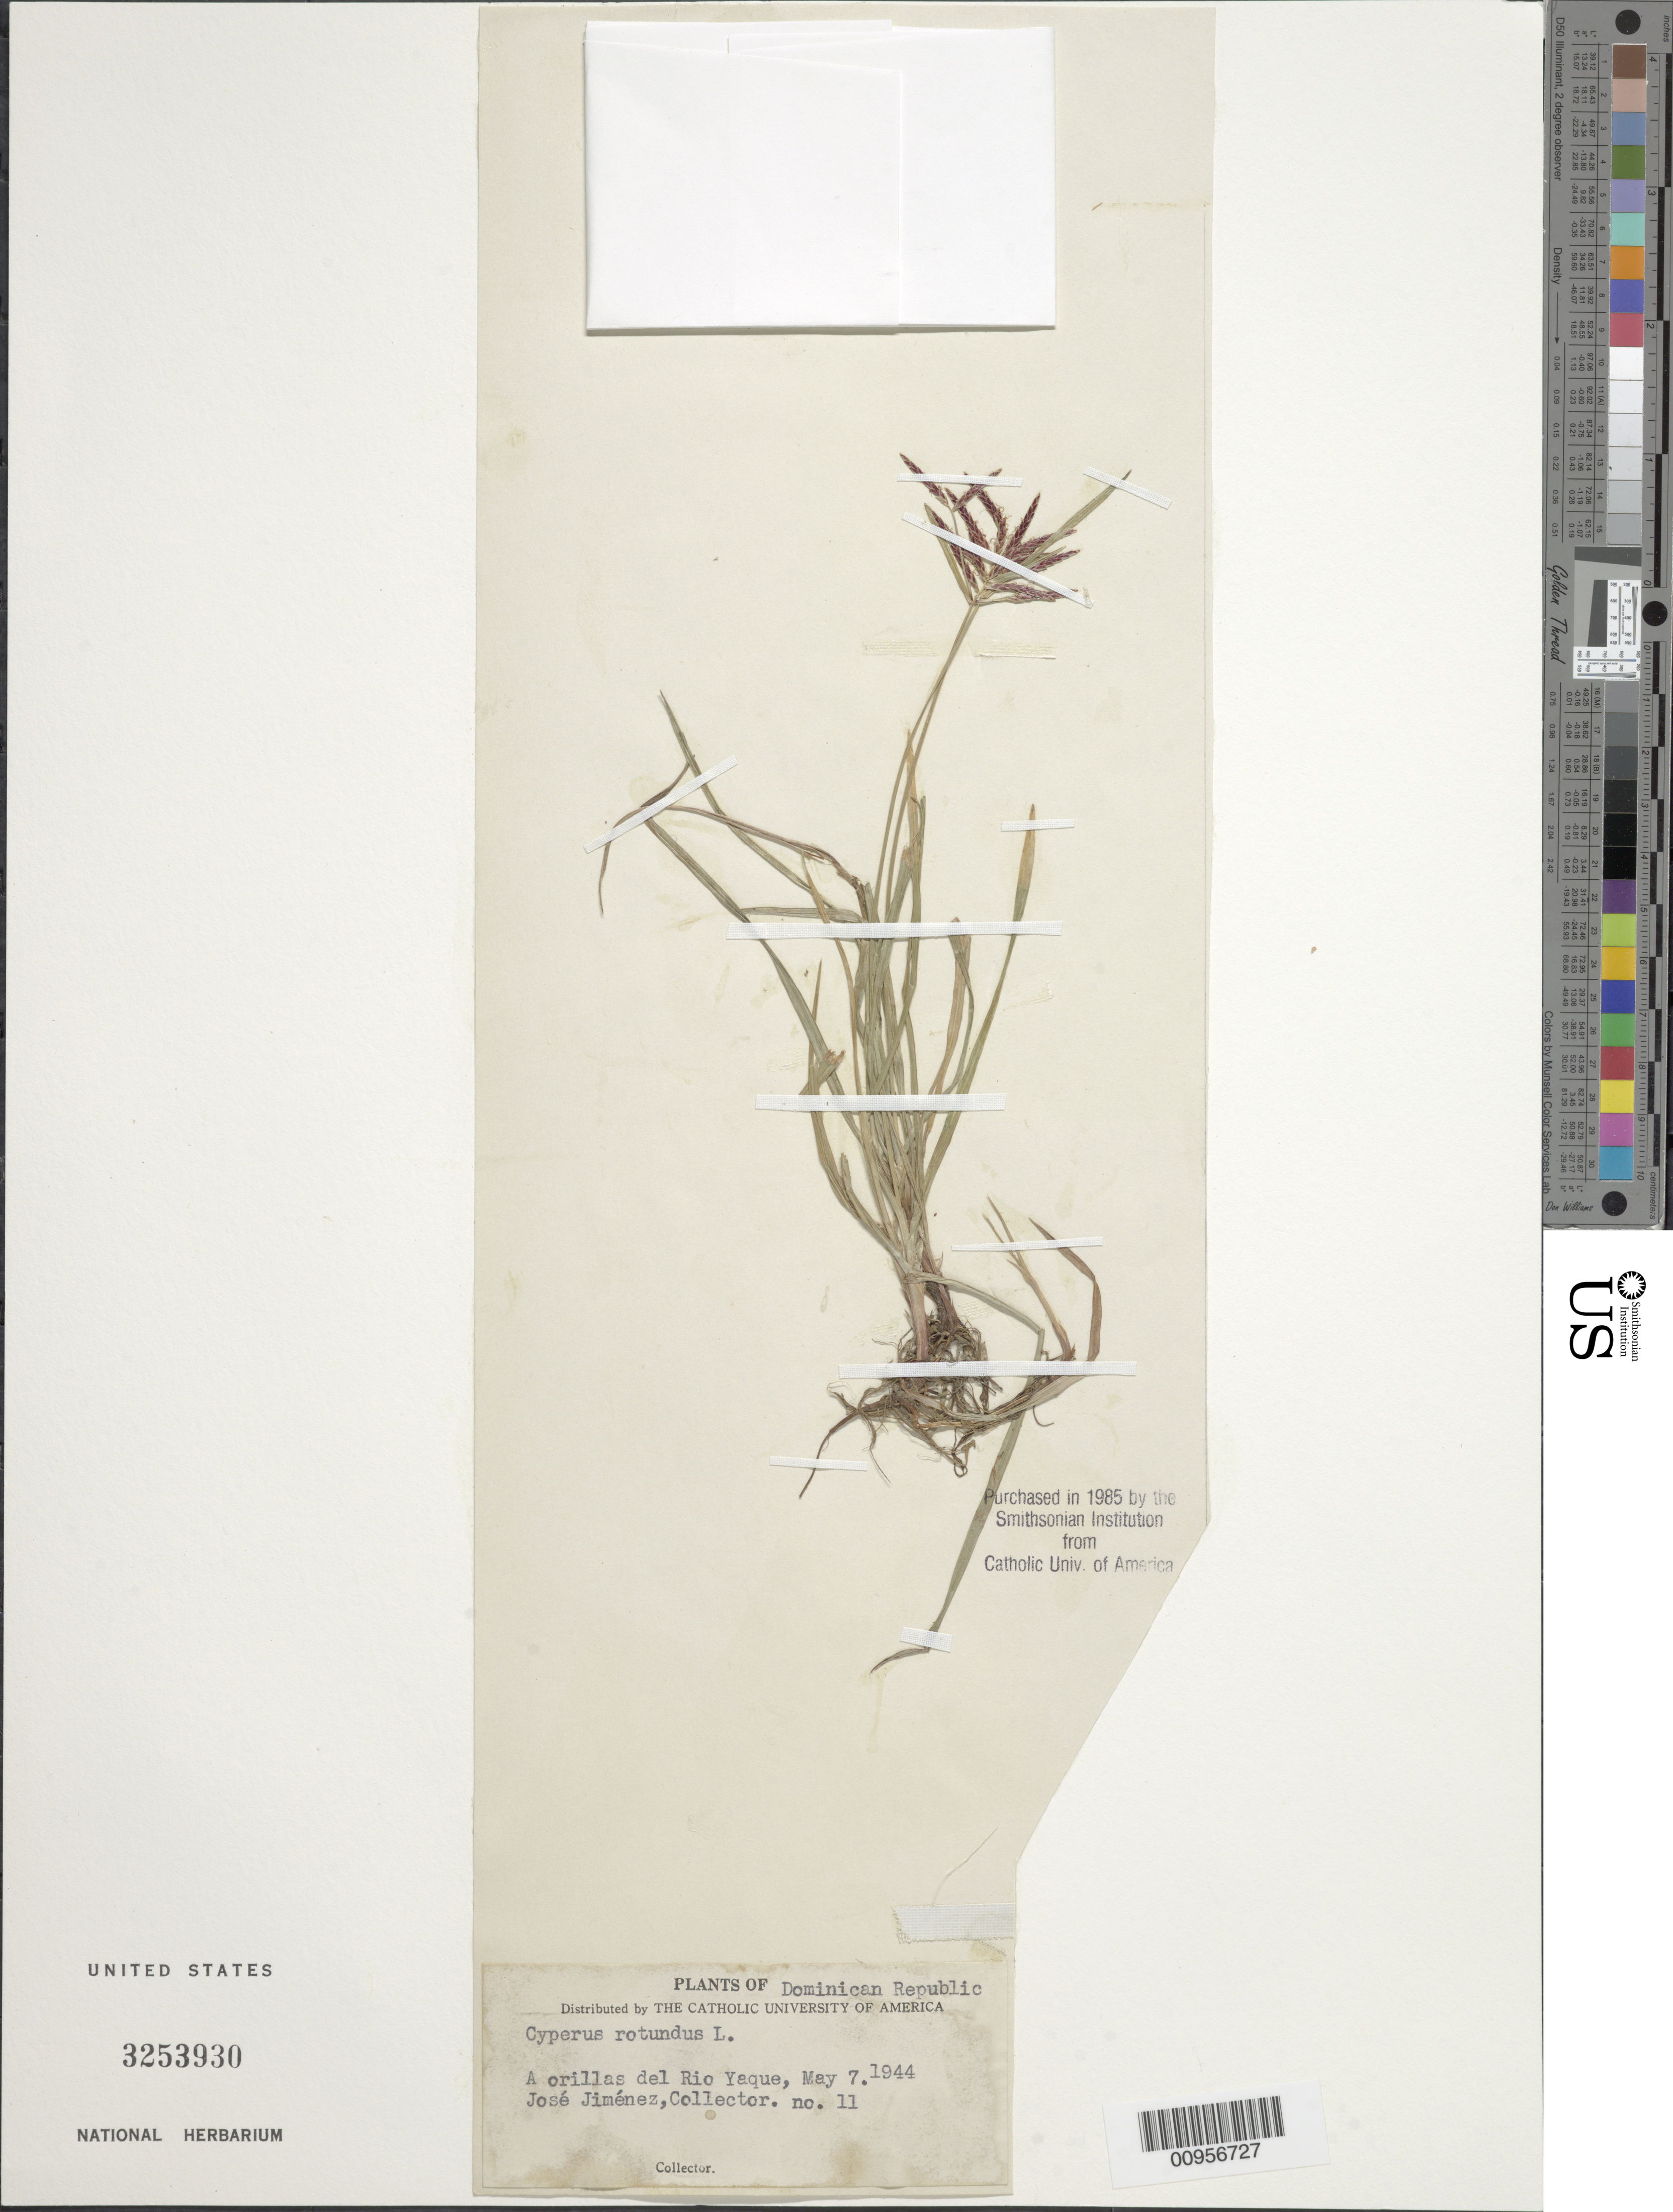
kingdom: Plantae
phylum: Tracheophyta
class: Liliopsida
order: Poales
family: Cyperaceae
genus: Cyperus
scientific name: Cyperus rotundus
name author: L.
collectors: J. J. Jiménez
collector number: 11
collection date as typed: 07 May 1944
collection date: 1944-05-07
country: Dominican Republic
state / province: Santiago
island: Hispaniola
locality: A orillas del Rio Yaque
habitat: A orillas del rio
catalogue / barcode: US 3253930